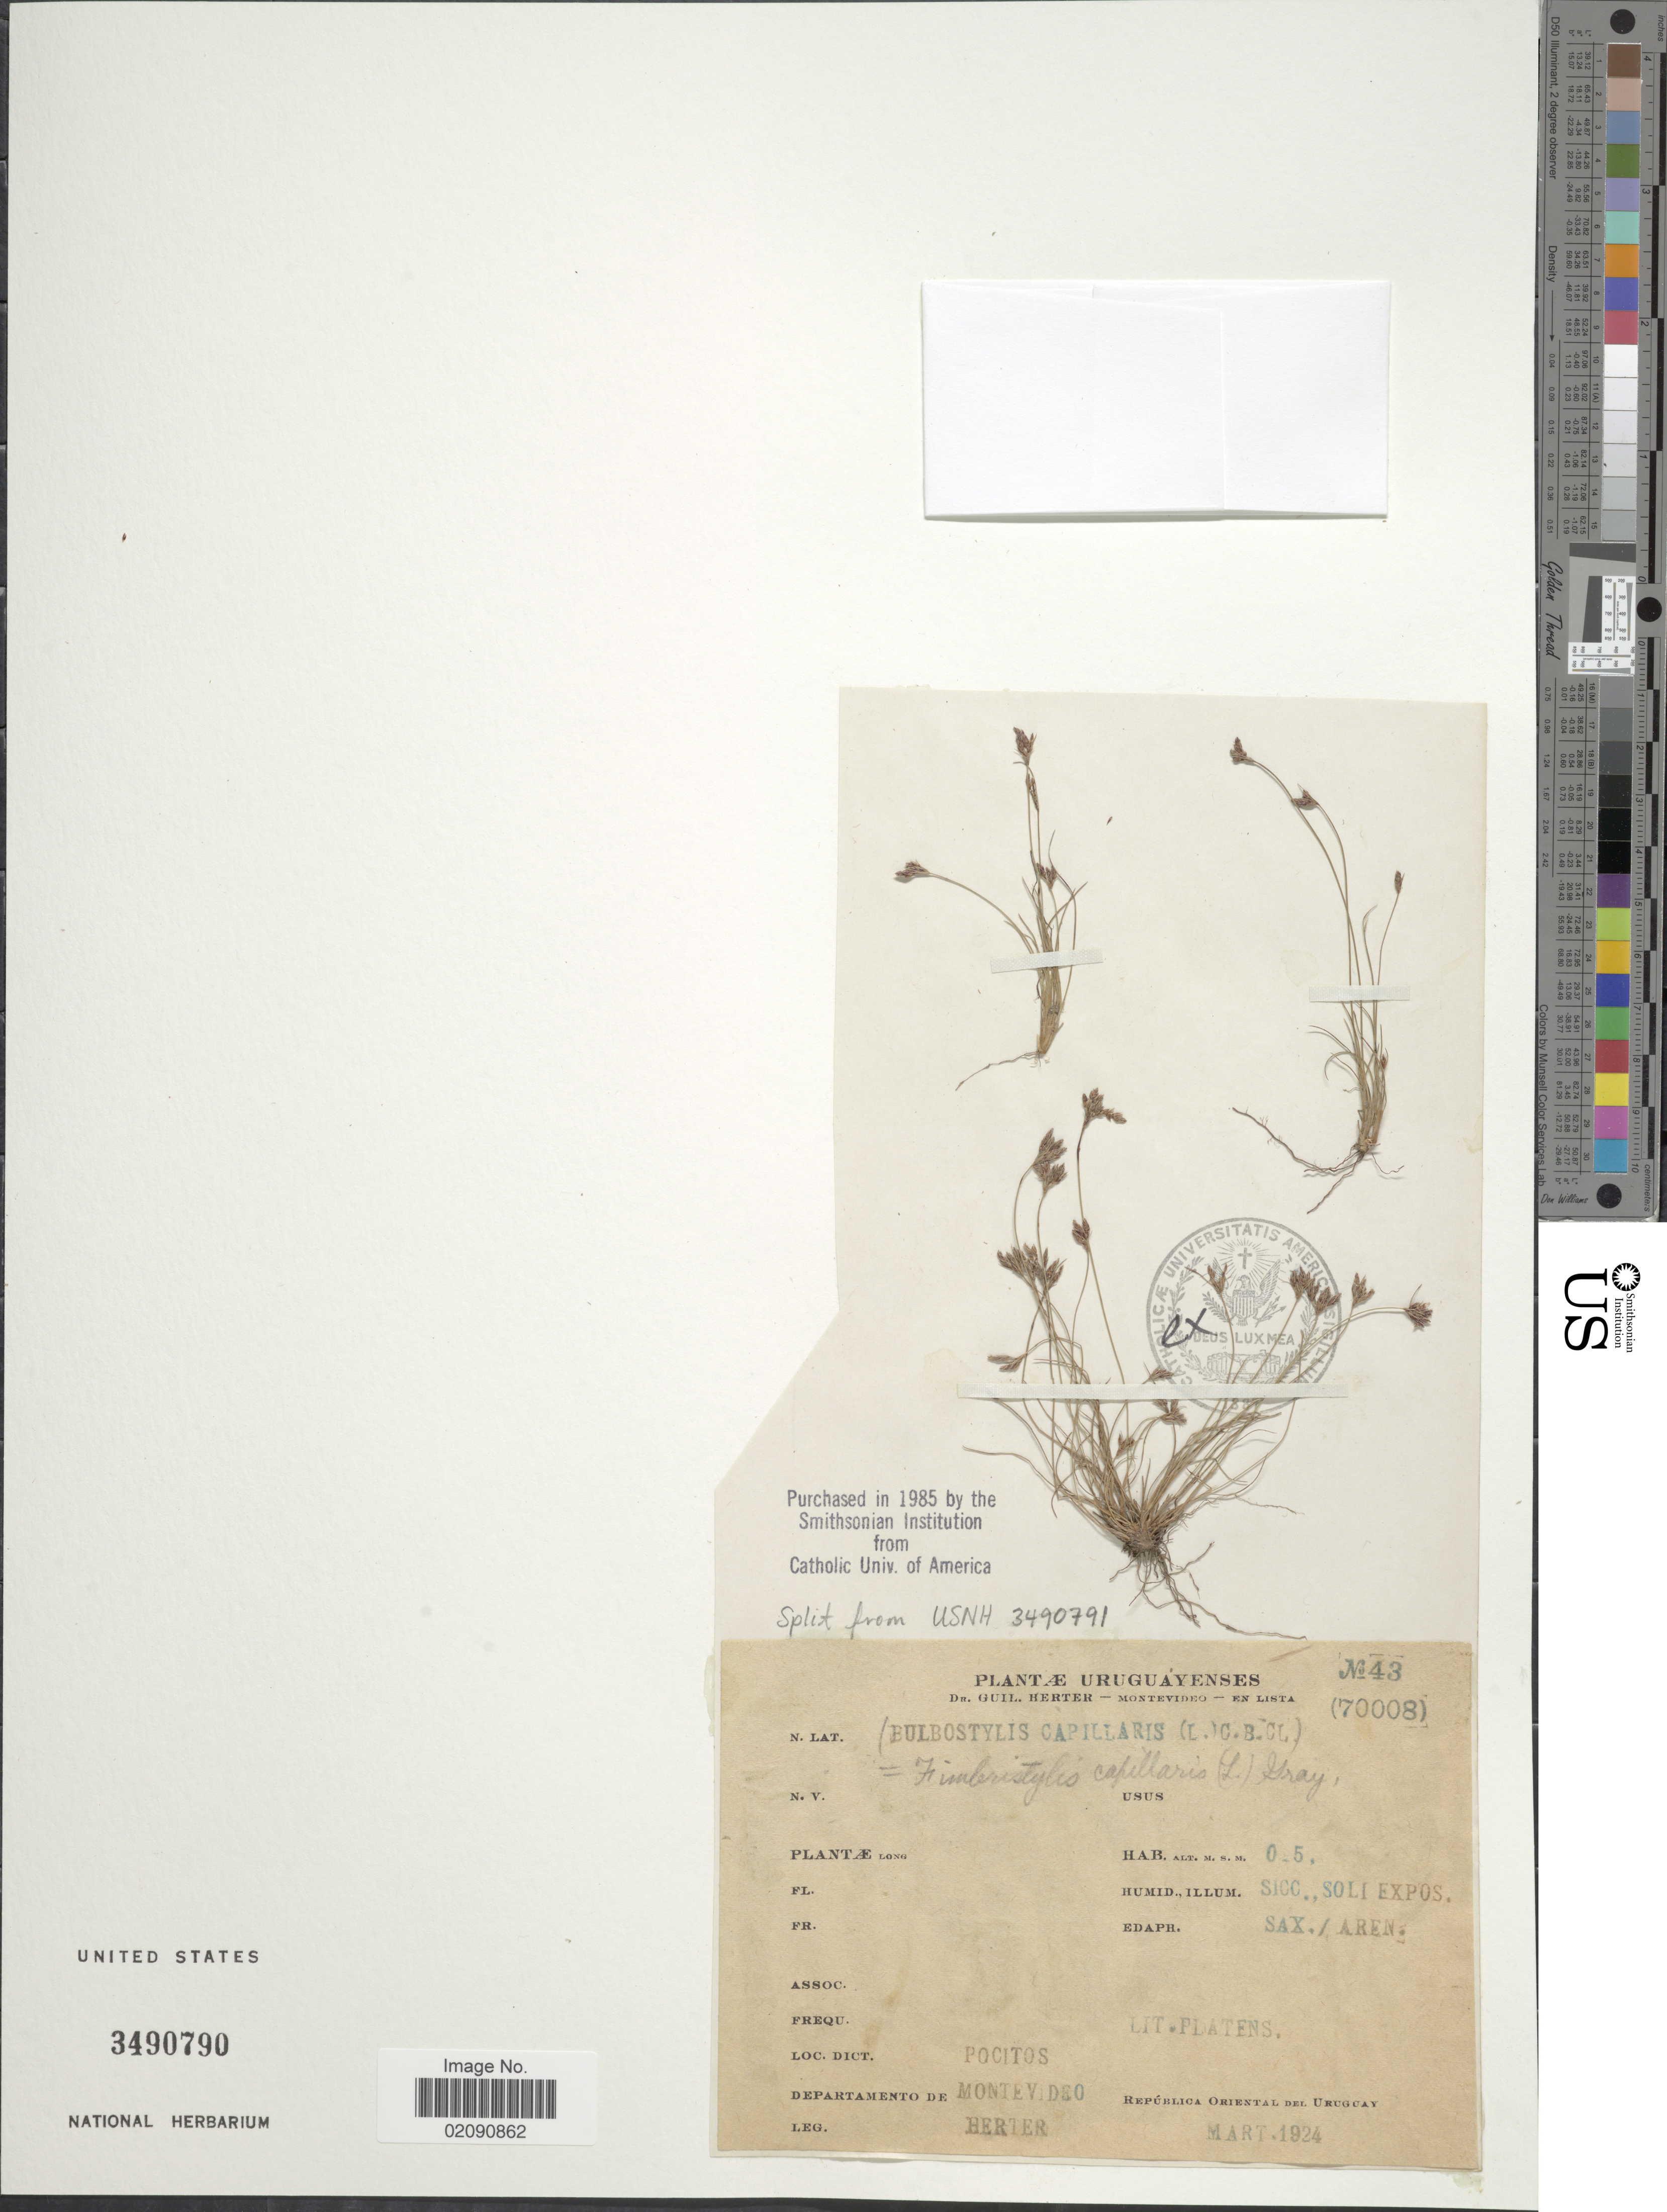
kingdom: Plantae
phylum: Tracheophyta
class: Liliopsida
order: Poales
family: Cyperaceae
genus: Bulbostylis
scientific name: Bulbostylis contracta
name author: (Kük. ex Osten) M. G. López & D.A. Simpson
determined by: Maciel-Silva, J. F.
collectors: G. Herter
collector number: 43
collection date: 1924-03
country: Uruguay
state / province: Montevideo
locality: Pocitos, Lit. Platens., Republica Oriental del Uruguay.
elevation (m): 0.5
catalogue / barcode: US 3490790